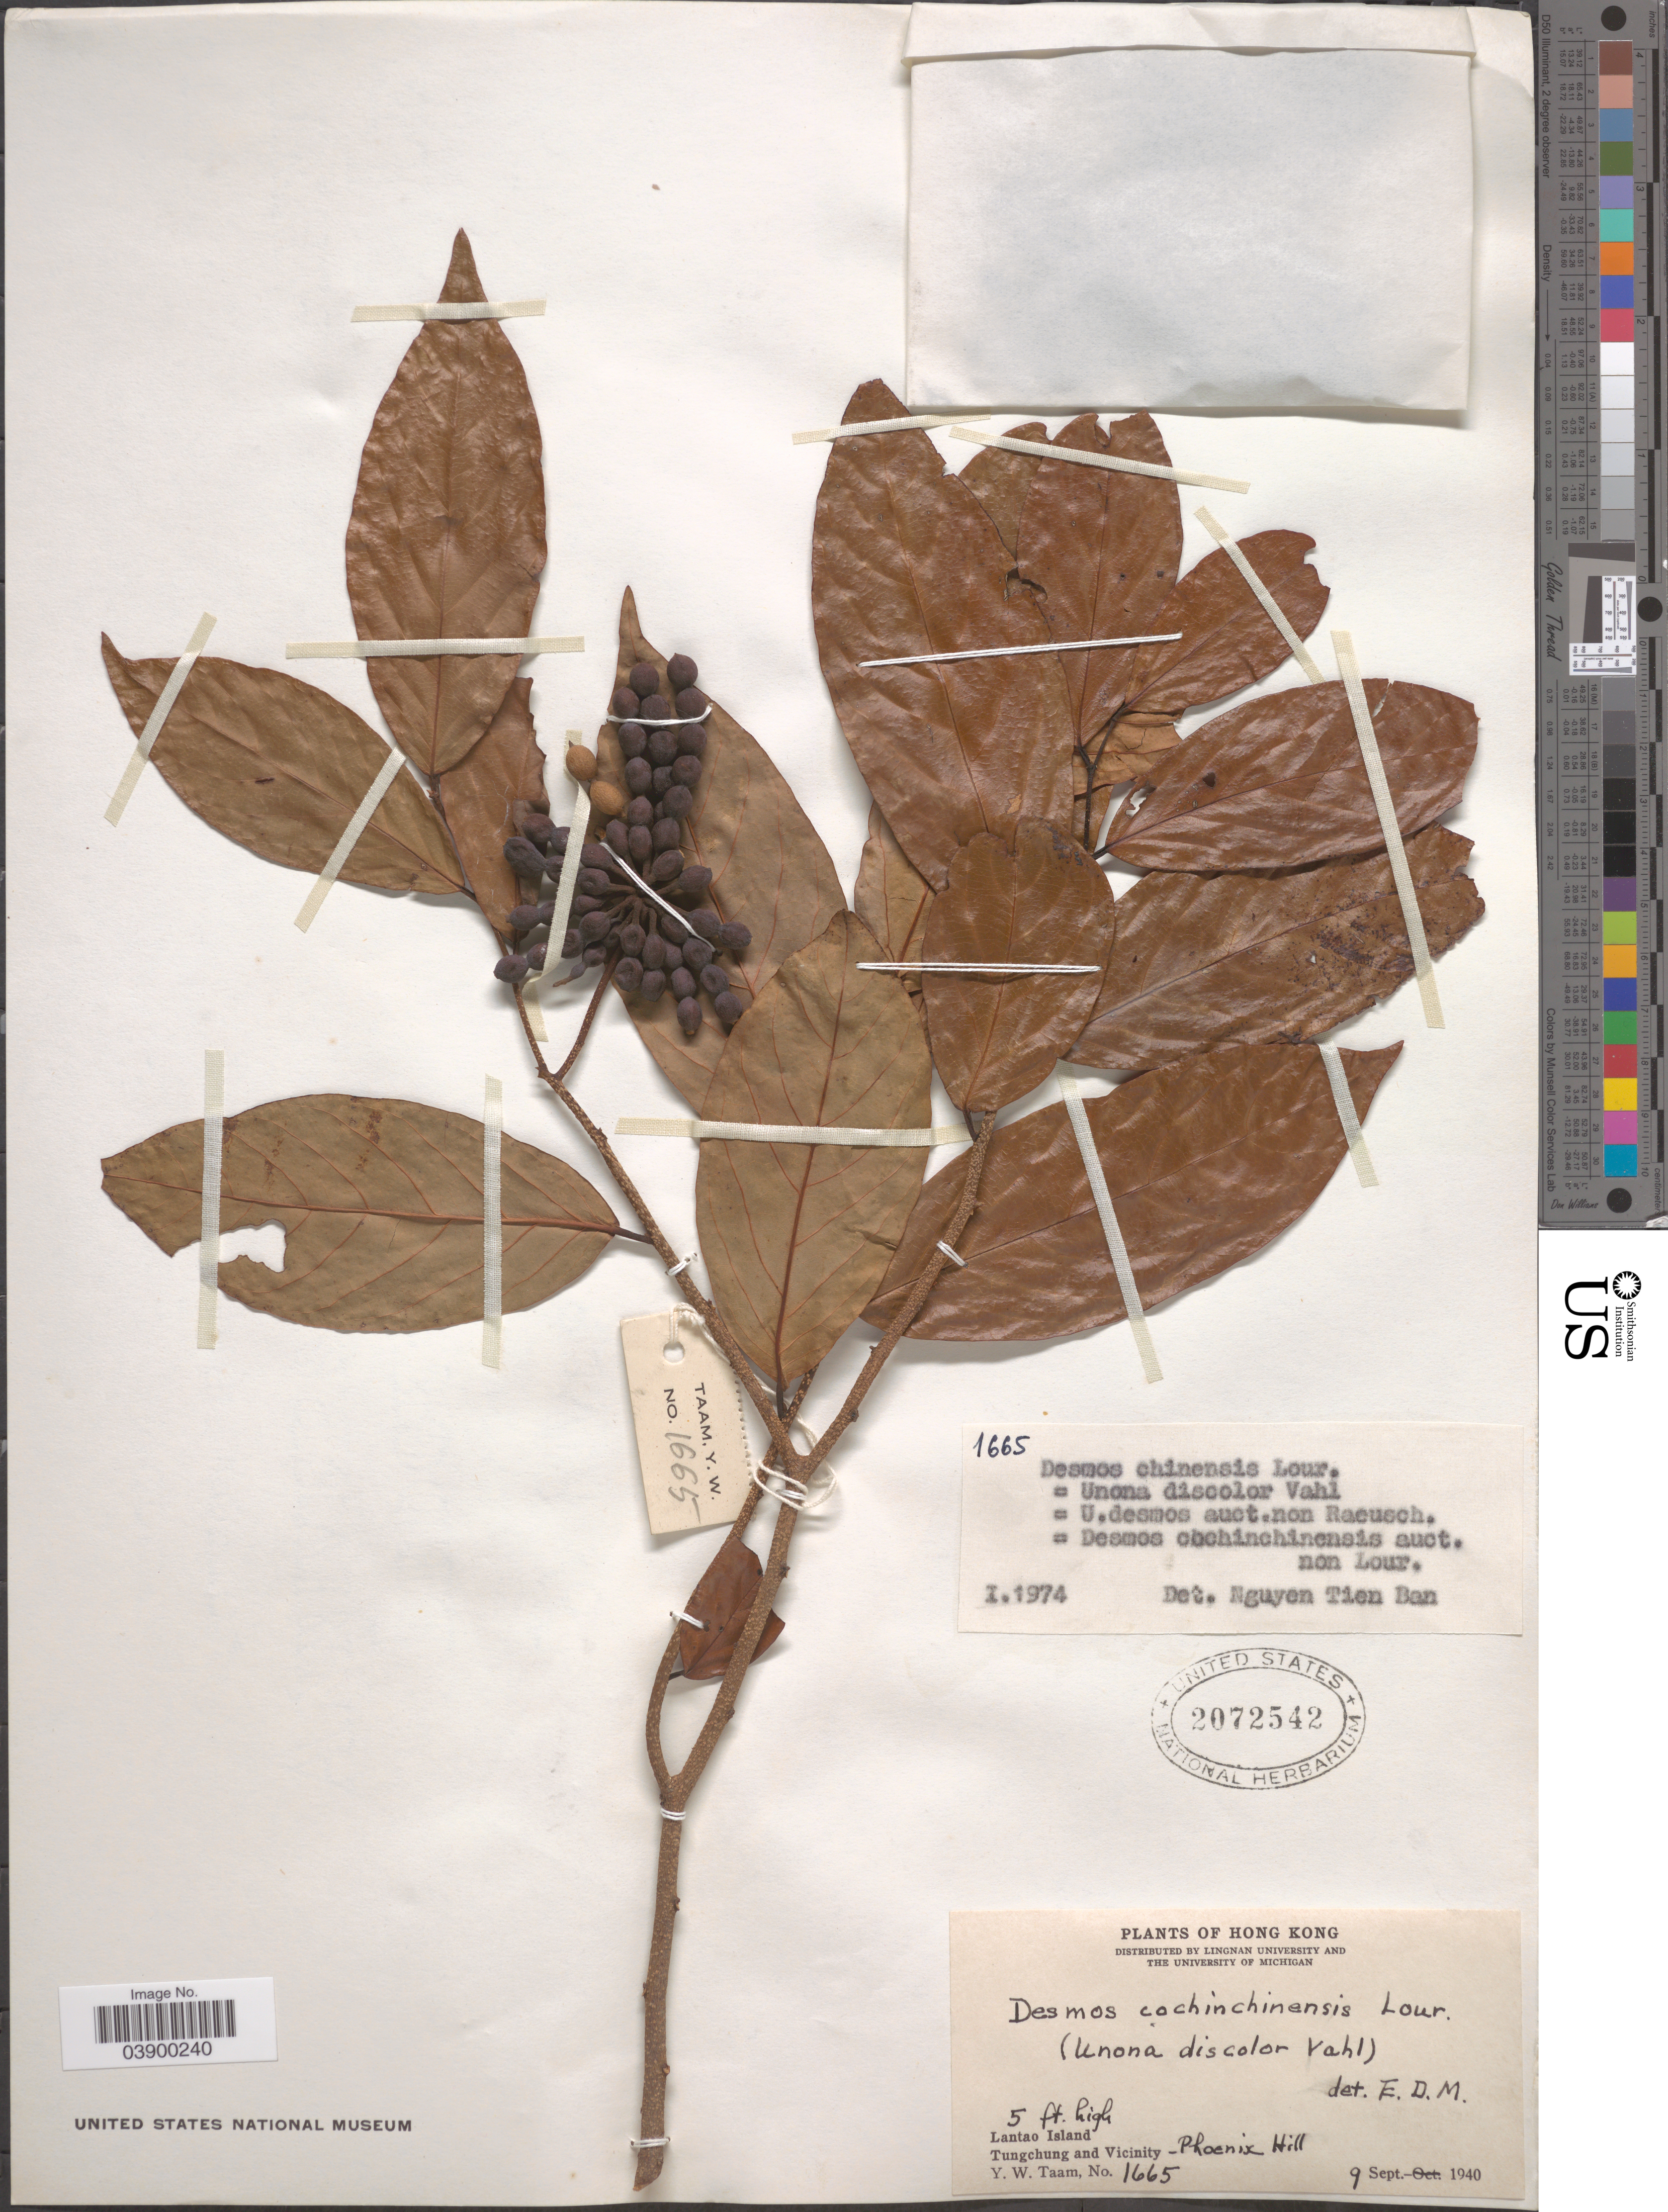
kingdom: Plantae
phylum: Tracheophyta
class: Magnoliopsida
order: Magnoliales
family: Annonaceae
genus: Desmos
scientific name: Desmos chinensis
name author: Lour.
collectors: Y. W. Taam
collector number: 1665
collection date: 1940-09-09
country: China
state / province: Hong Kong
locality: Lantao Island. Tungchung and Vicinity-Phoenix Hill.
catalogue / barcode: US 2072542